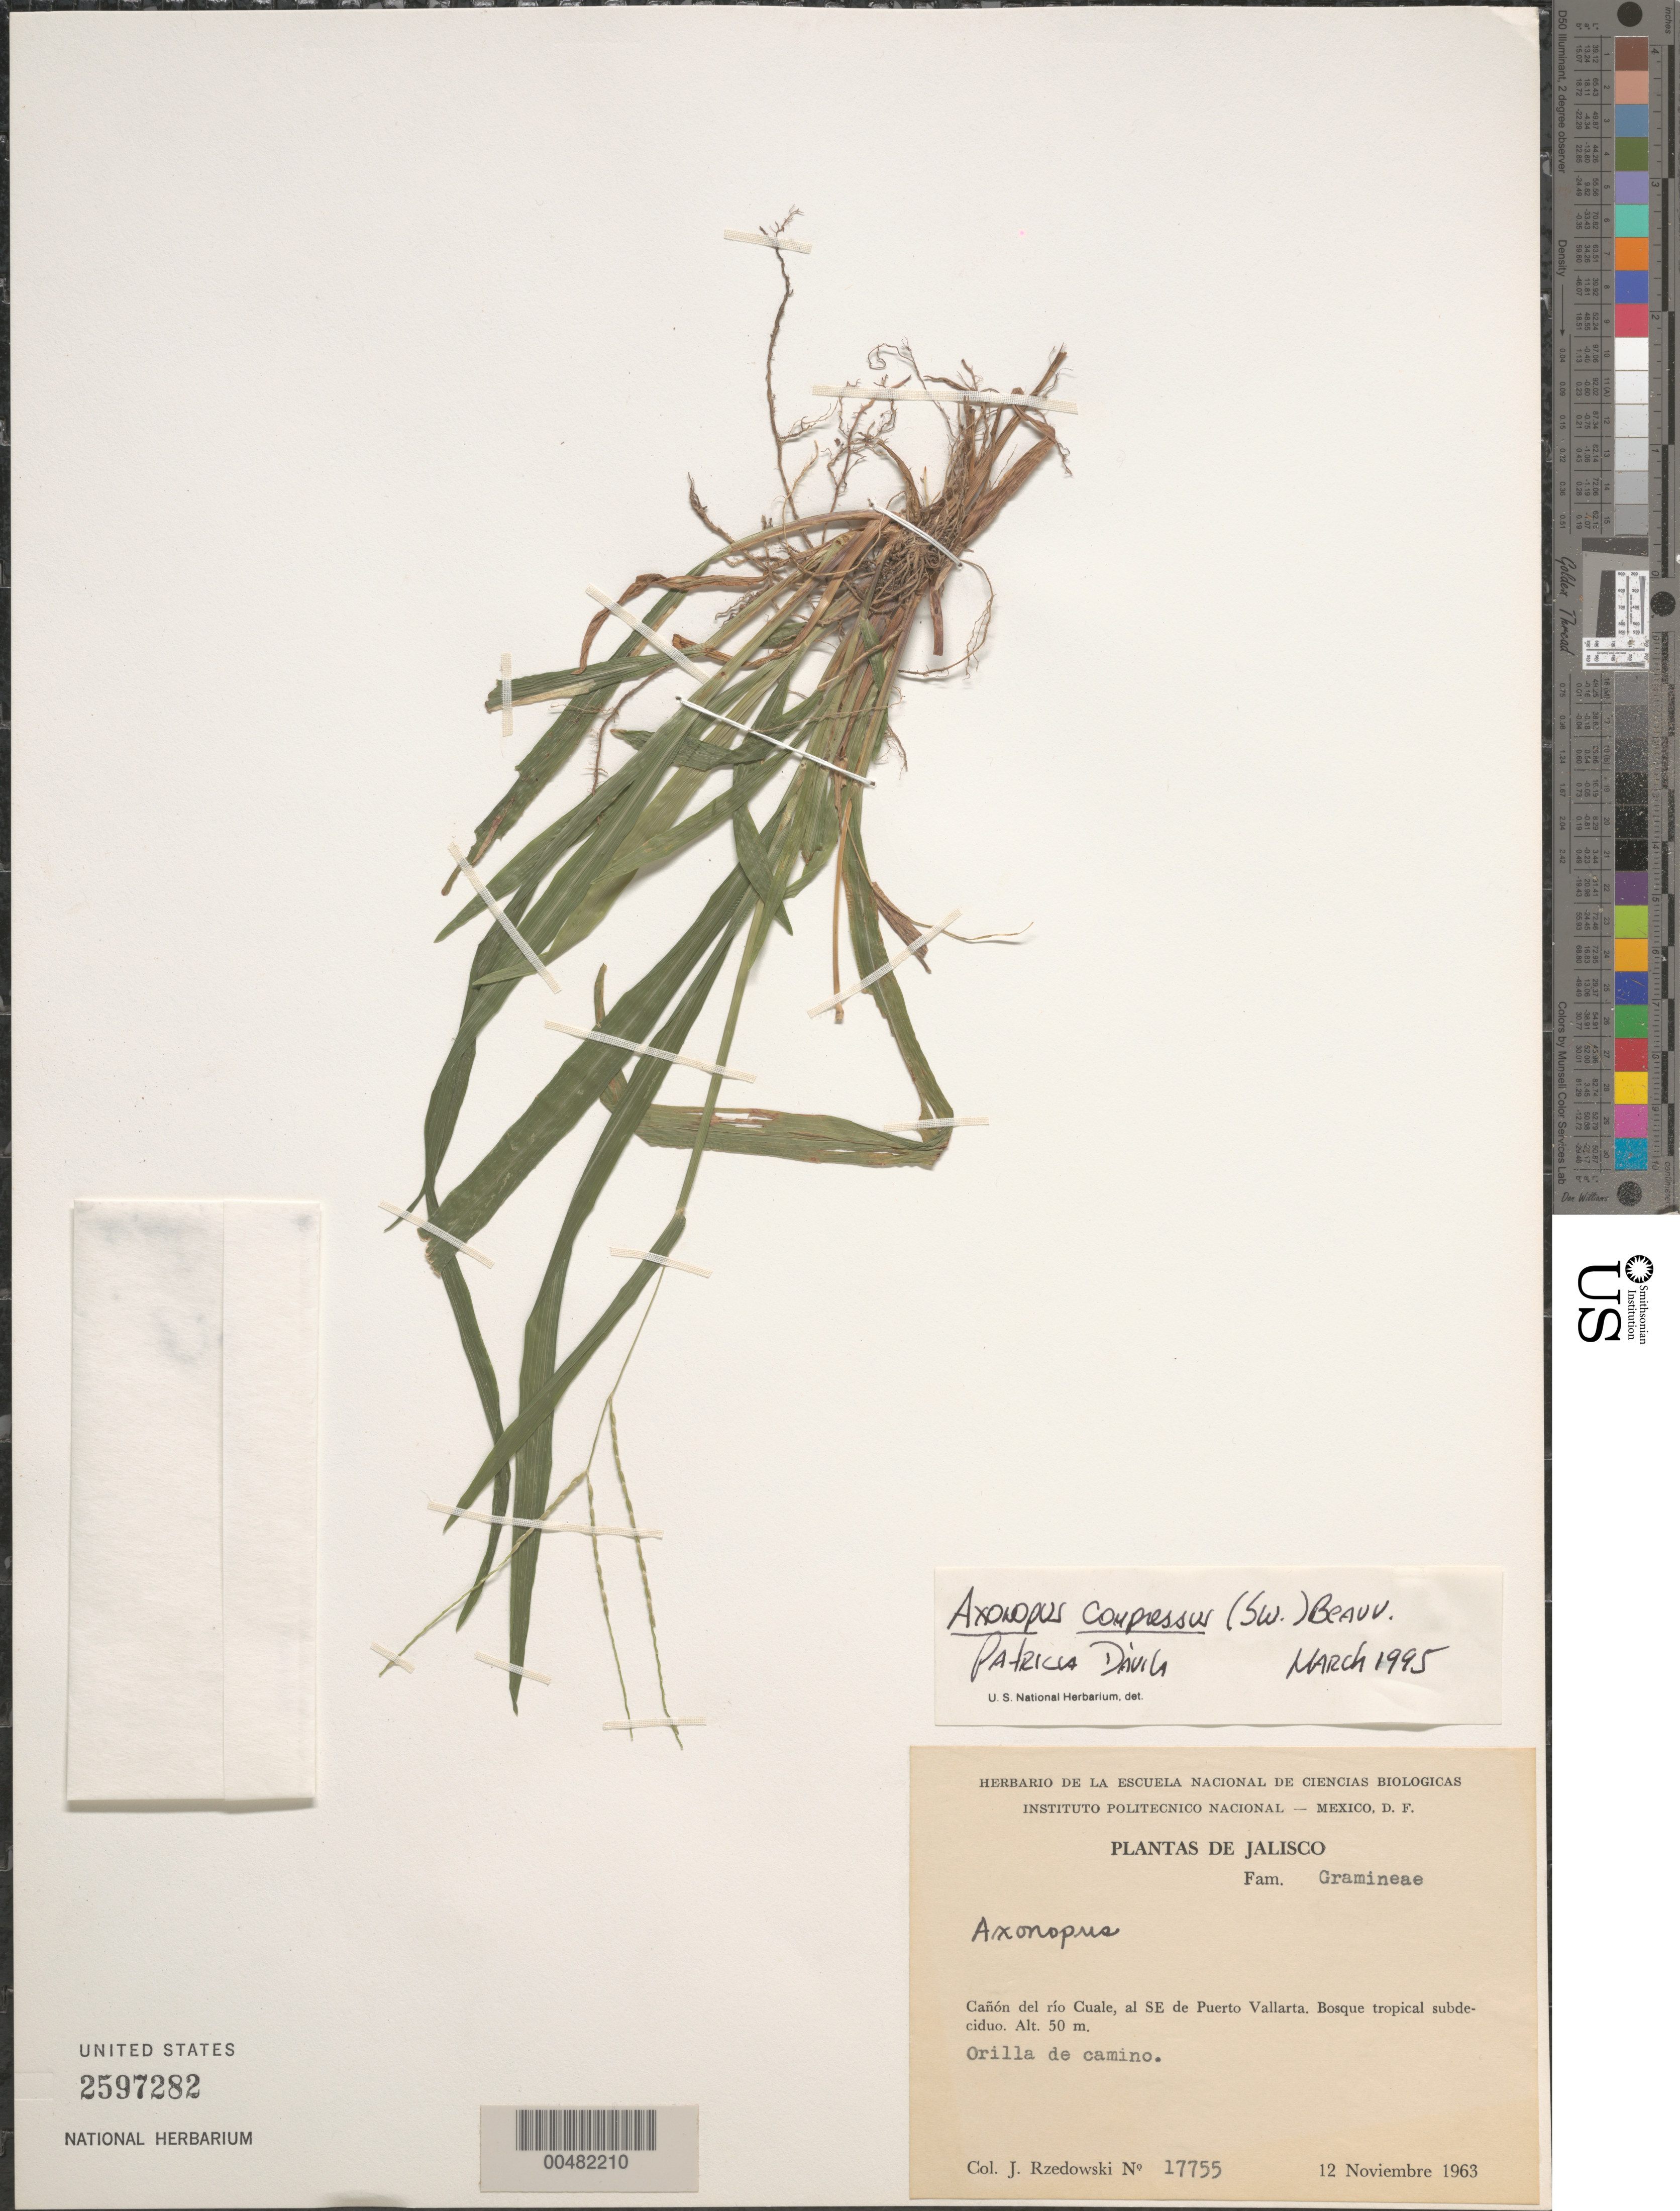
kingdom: Plantae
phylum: Tracheophyta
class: Liliopsida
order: Poales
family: Poaceae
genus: Axonopus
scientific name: Axonopus compressus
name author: (Sw.) P. Beauv.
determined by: Dávila, P. D.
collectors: J. Rzedowski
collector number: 17755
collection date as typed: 12 Nov 1963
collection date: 1963-11-12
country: Mexico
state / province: Jalisco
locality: Cañón del río Cuale, al SE de Puerto Vallarta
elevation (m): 50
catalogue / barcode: US 2597282